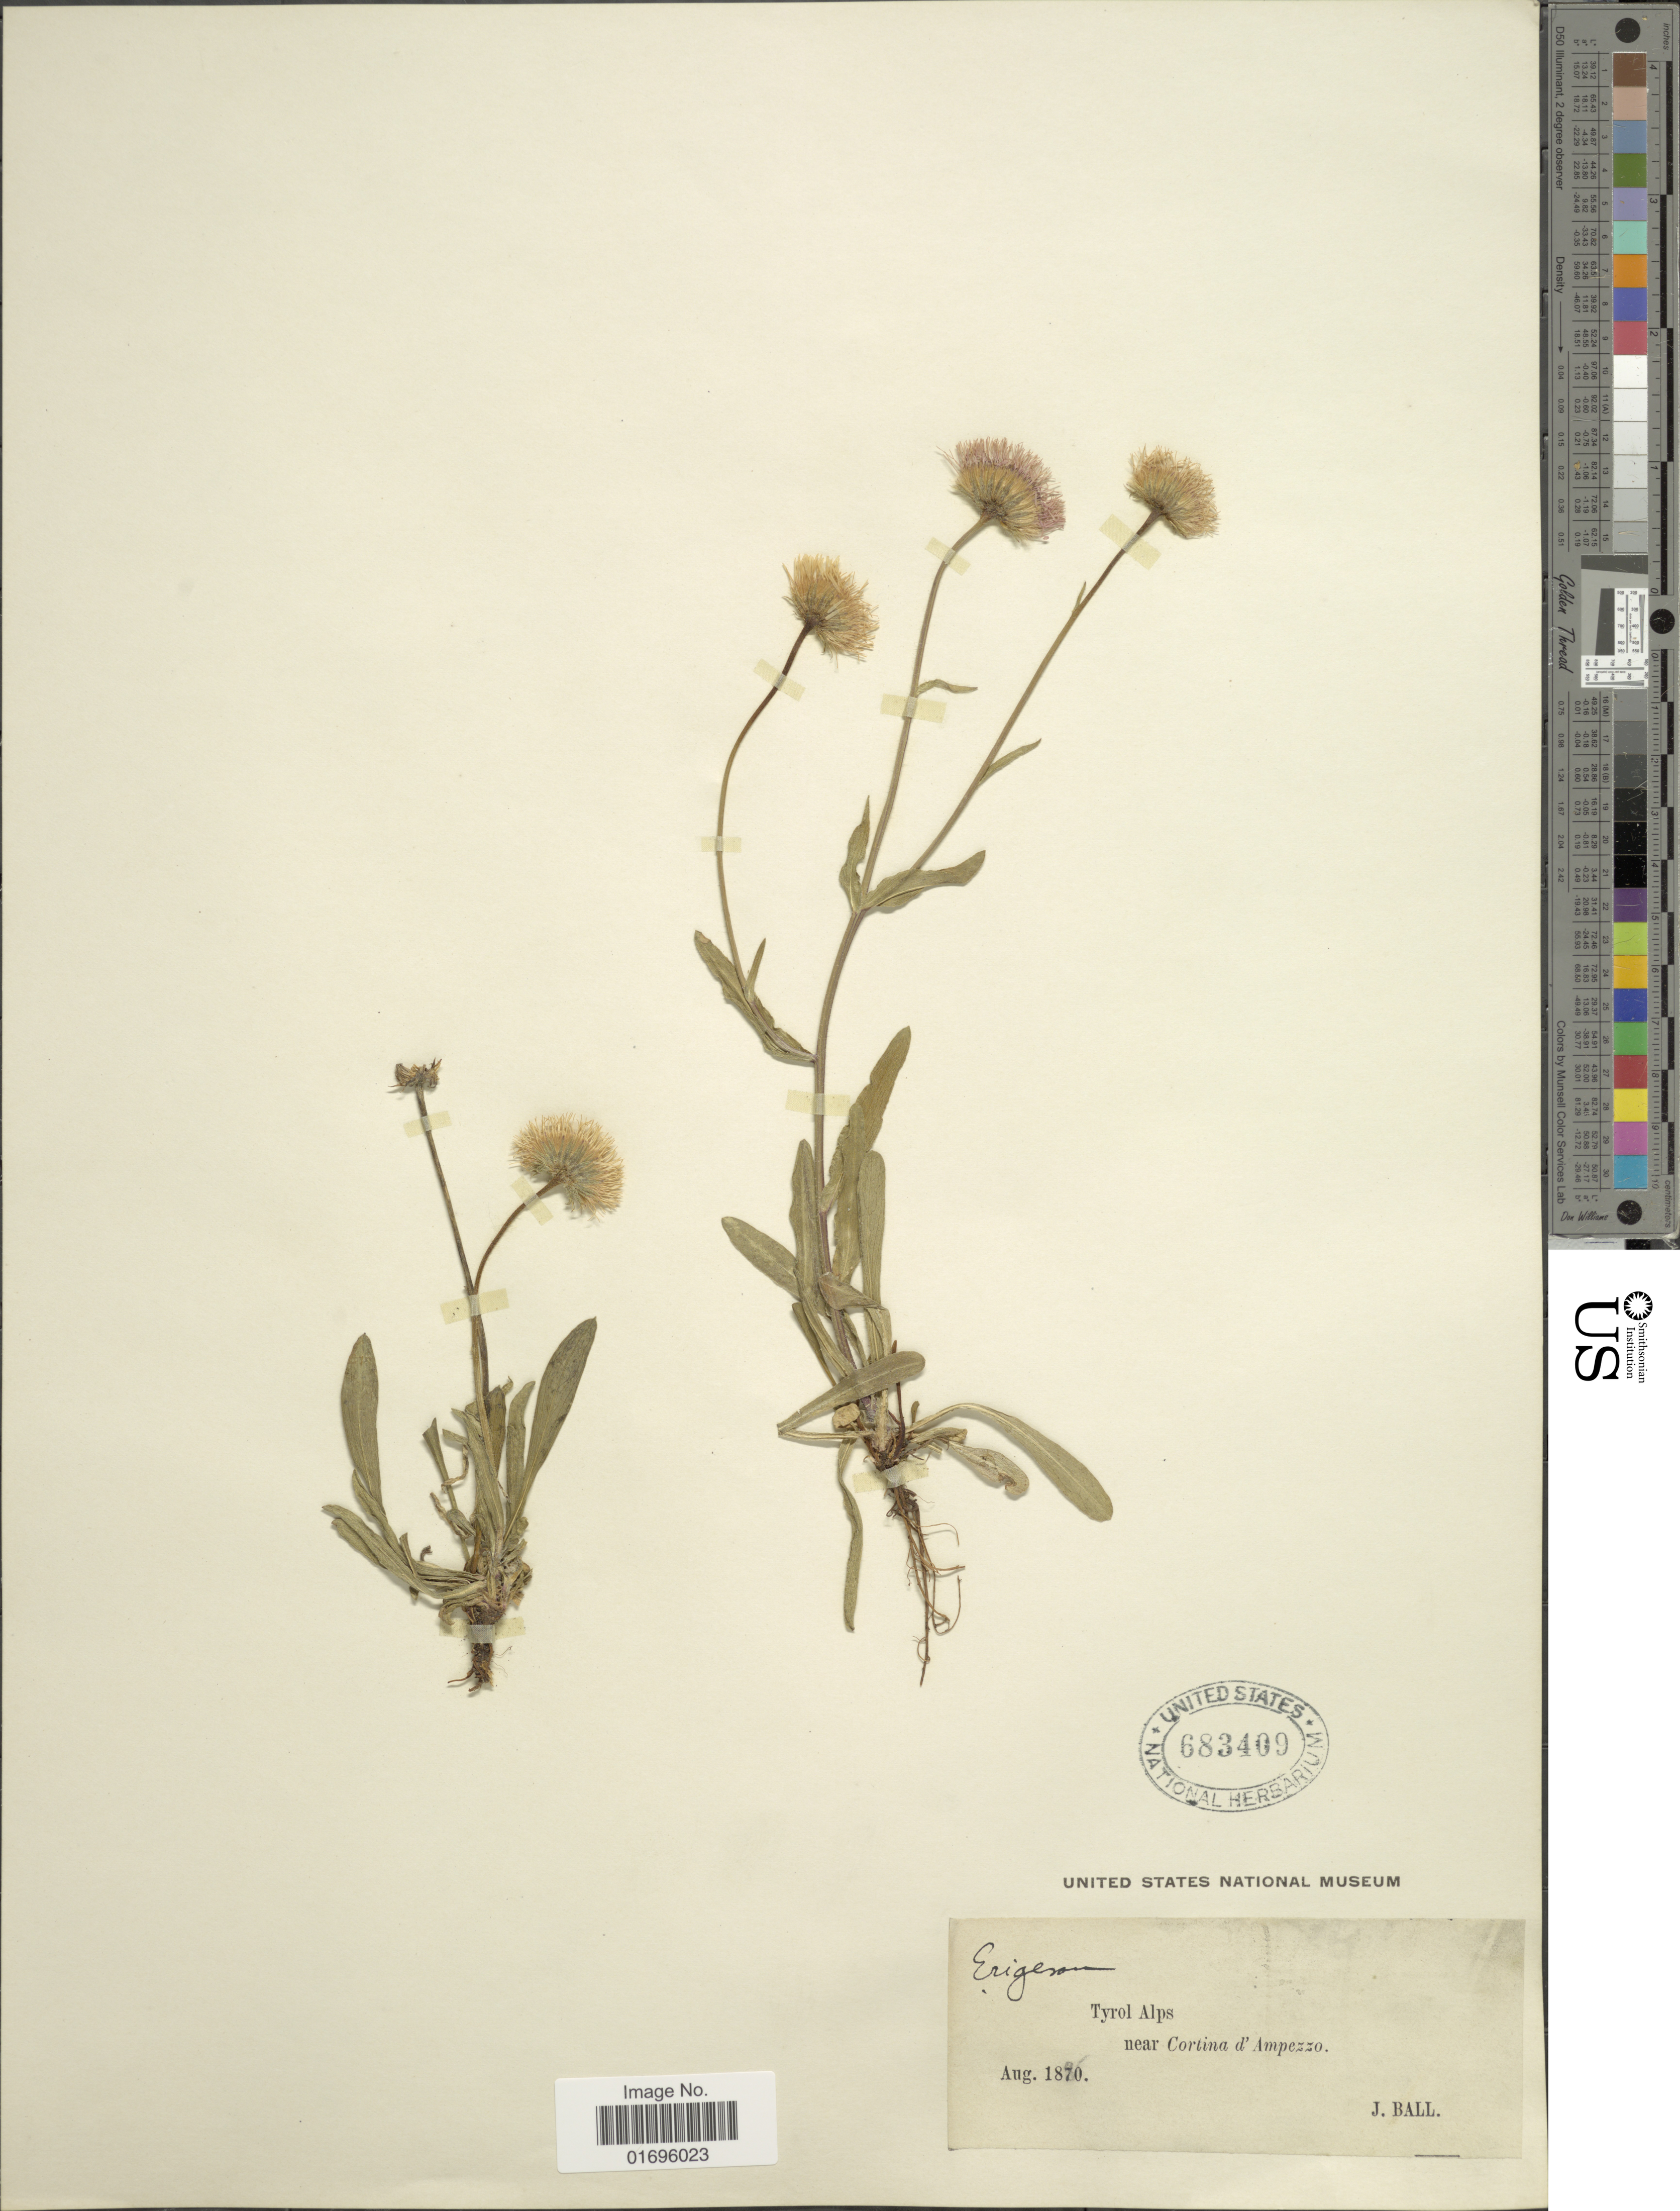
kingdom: Plantae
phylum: Tracheophyta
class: Magnoliopsida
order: Asterales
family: Asteraceae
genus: Aster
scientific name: Aster alpinus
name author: L.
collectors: J. Ball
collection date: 1870-08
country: Italy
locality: Tyrol Alps near Cortina d' Ampezzo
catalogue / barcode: US 683409